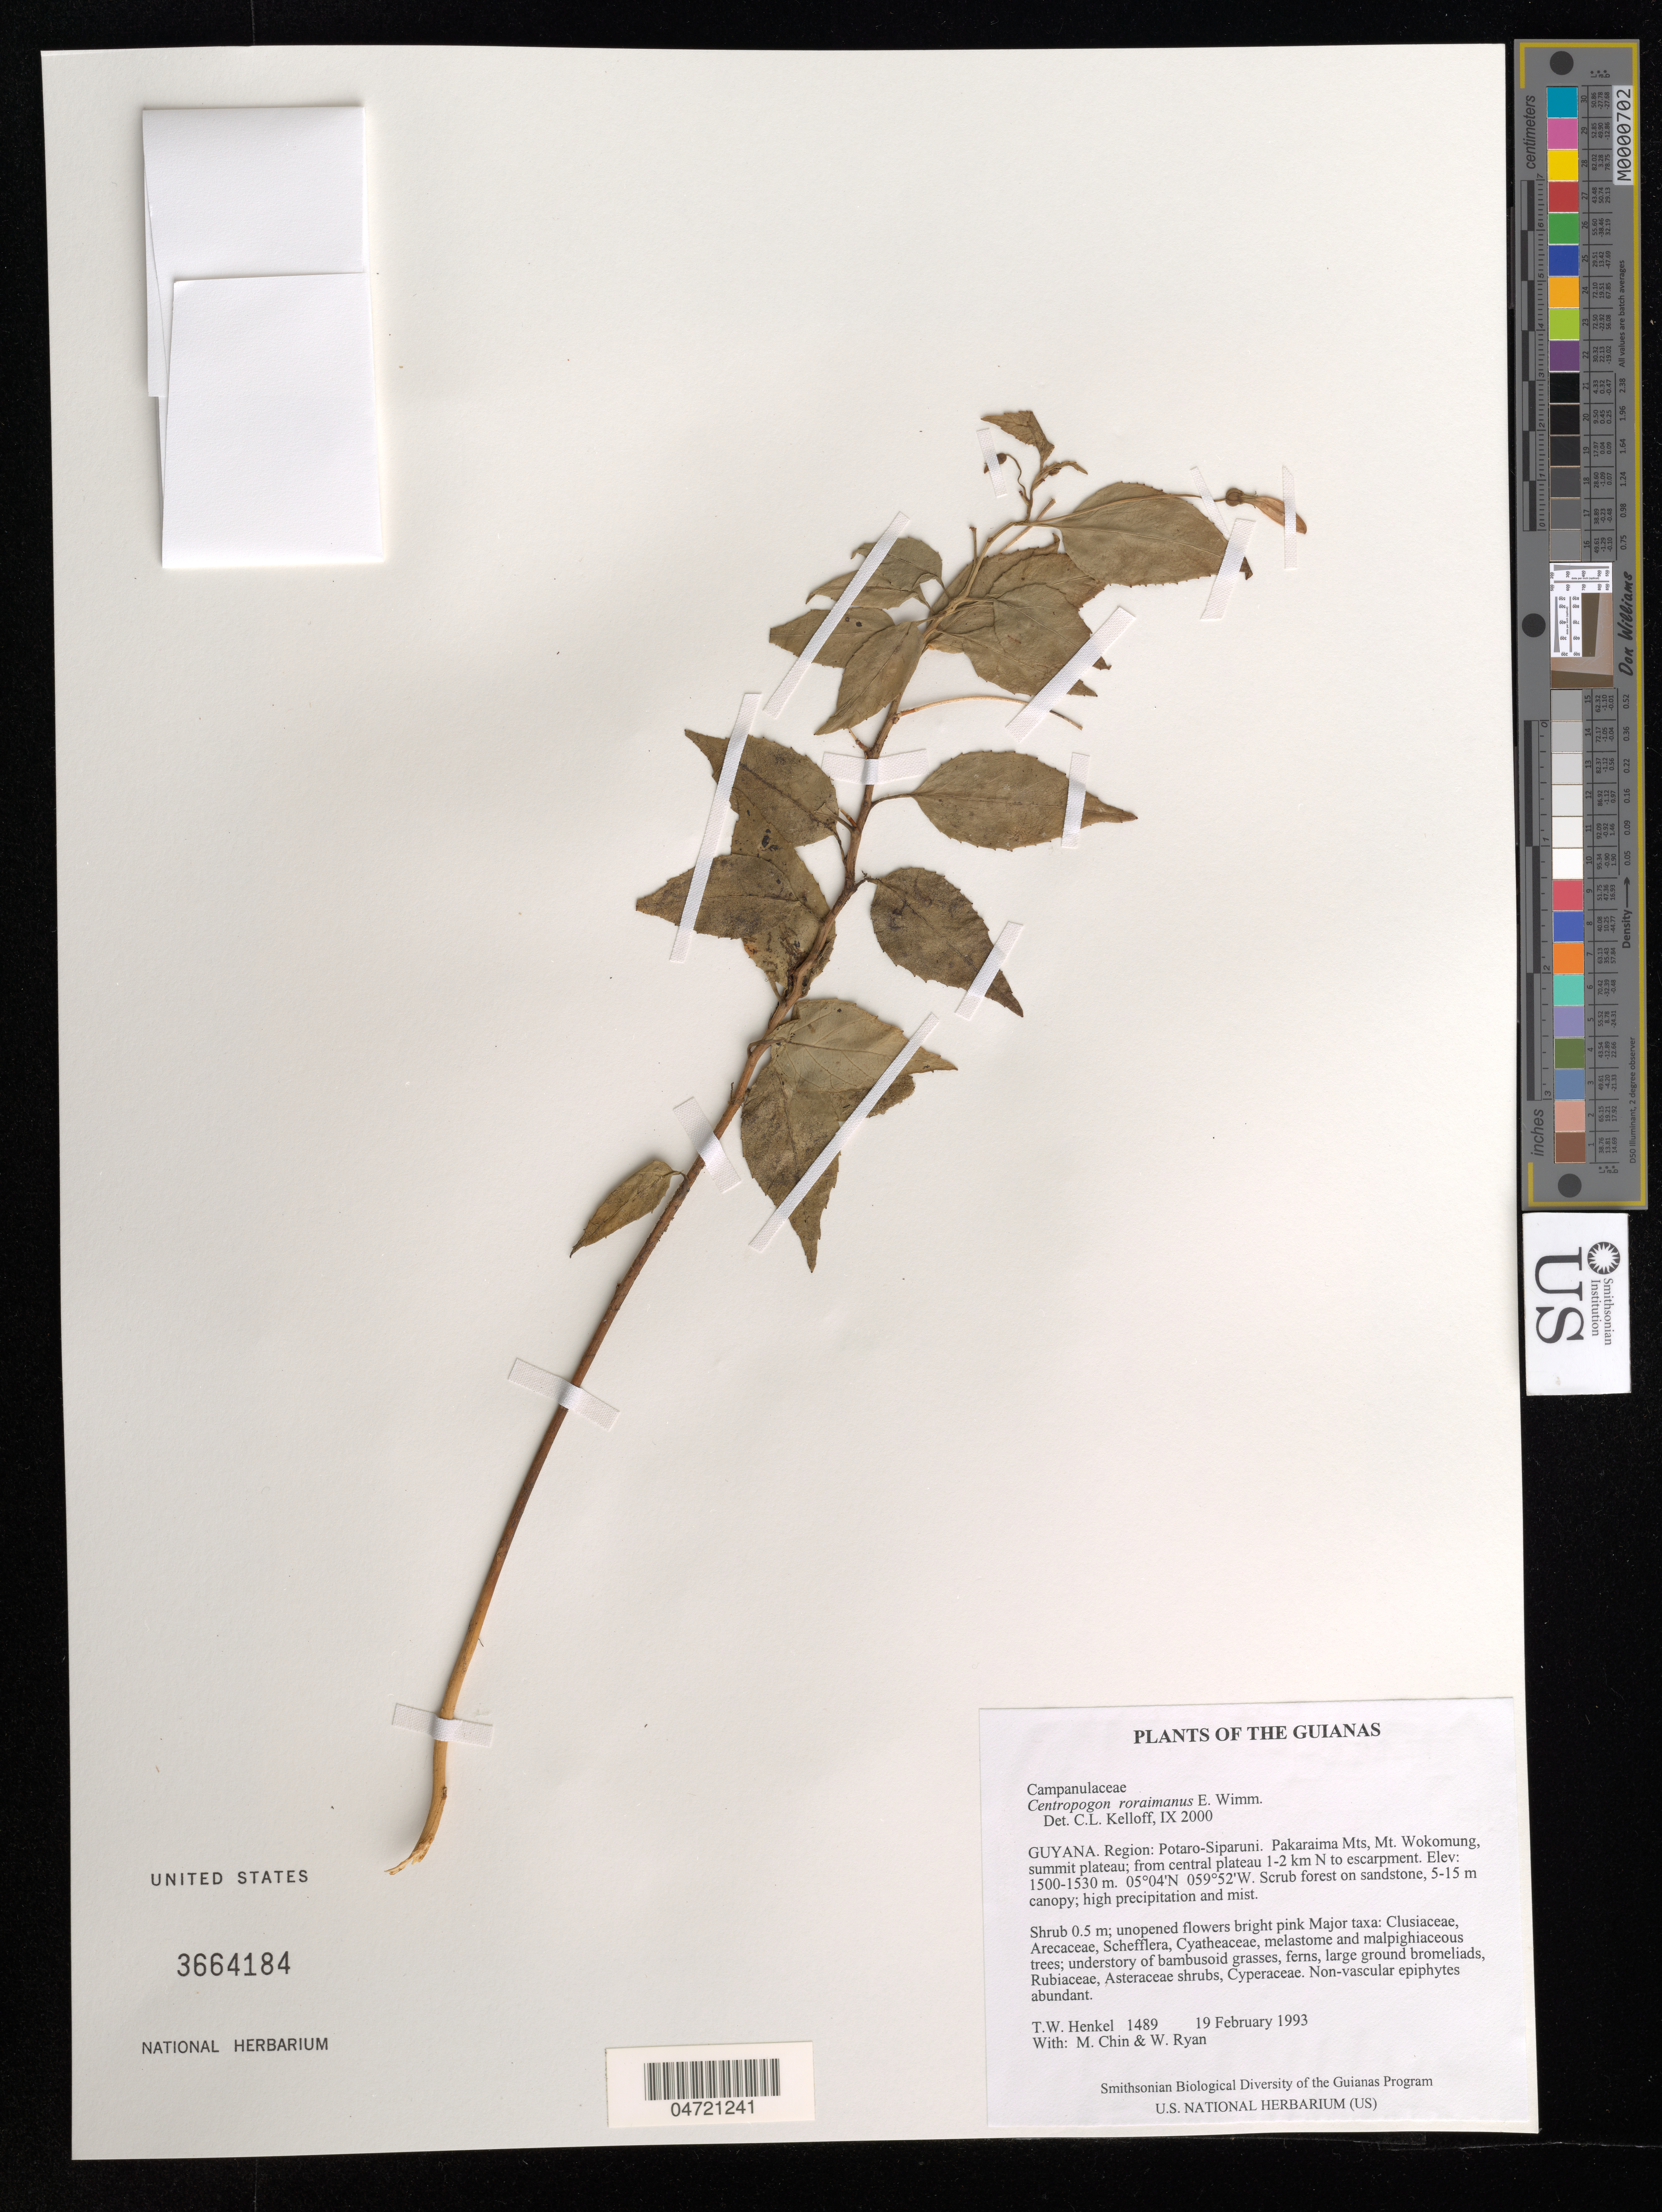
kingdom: Plantae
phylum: Tracheophyta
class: Magnoliopsida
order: Asterales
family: Campanulaceae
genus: Centropogon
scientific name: Centropogon roraimanus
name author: E. Wimm.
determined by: Kelloff, Carol L., (US), Smithsonian Institution - National Museum of Natural History (UNITED STATES)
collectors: T. Henkel, M. Chin & W. Ryan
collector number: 1489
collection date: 1993-02-19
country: Guyana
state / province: Potaro-Siparuni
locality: Pakaraima Mts, Mt. Wokomung, summit plateau; from central plateau 1-2 km N to escarpment.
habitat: Scrub forest on sandstone, 5-15 m canopy; high precipitation and mist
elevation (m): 1500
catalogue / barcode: US 3664184